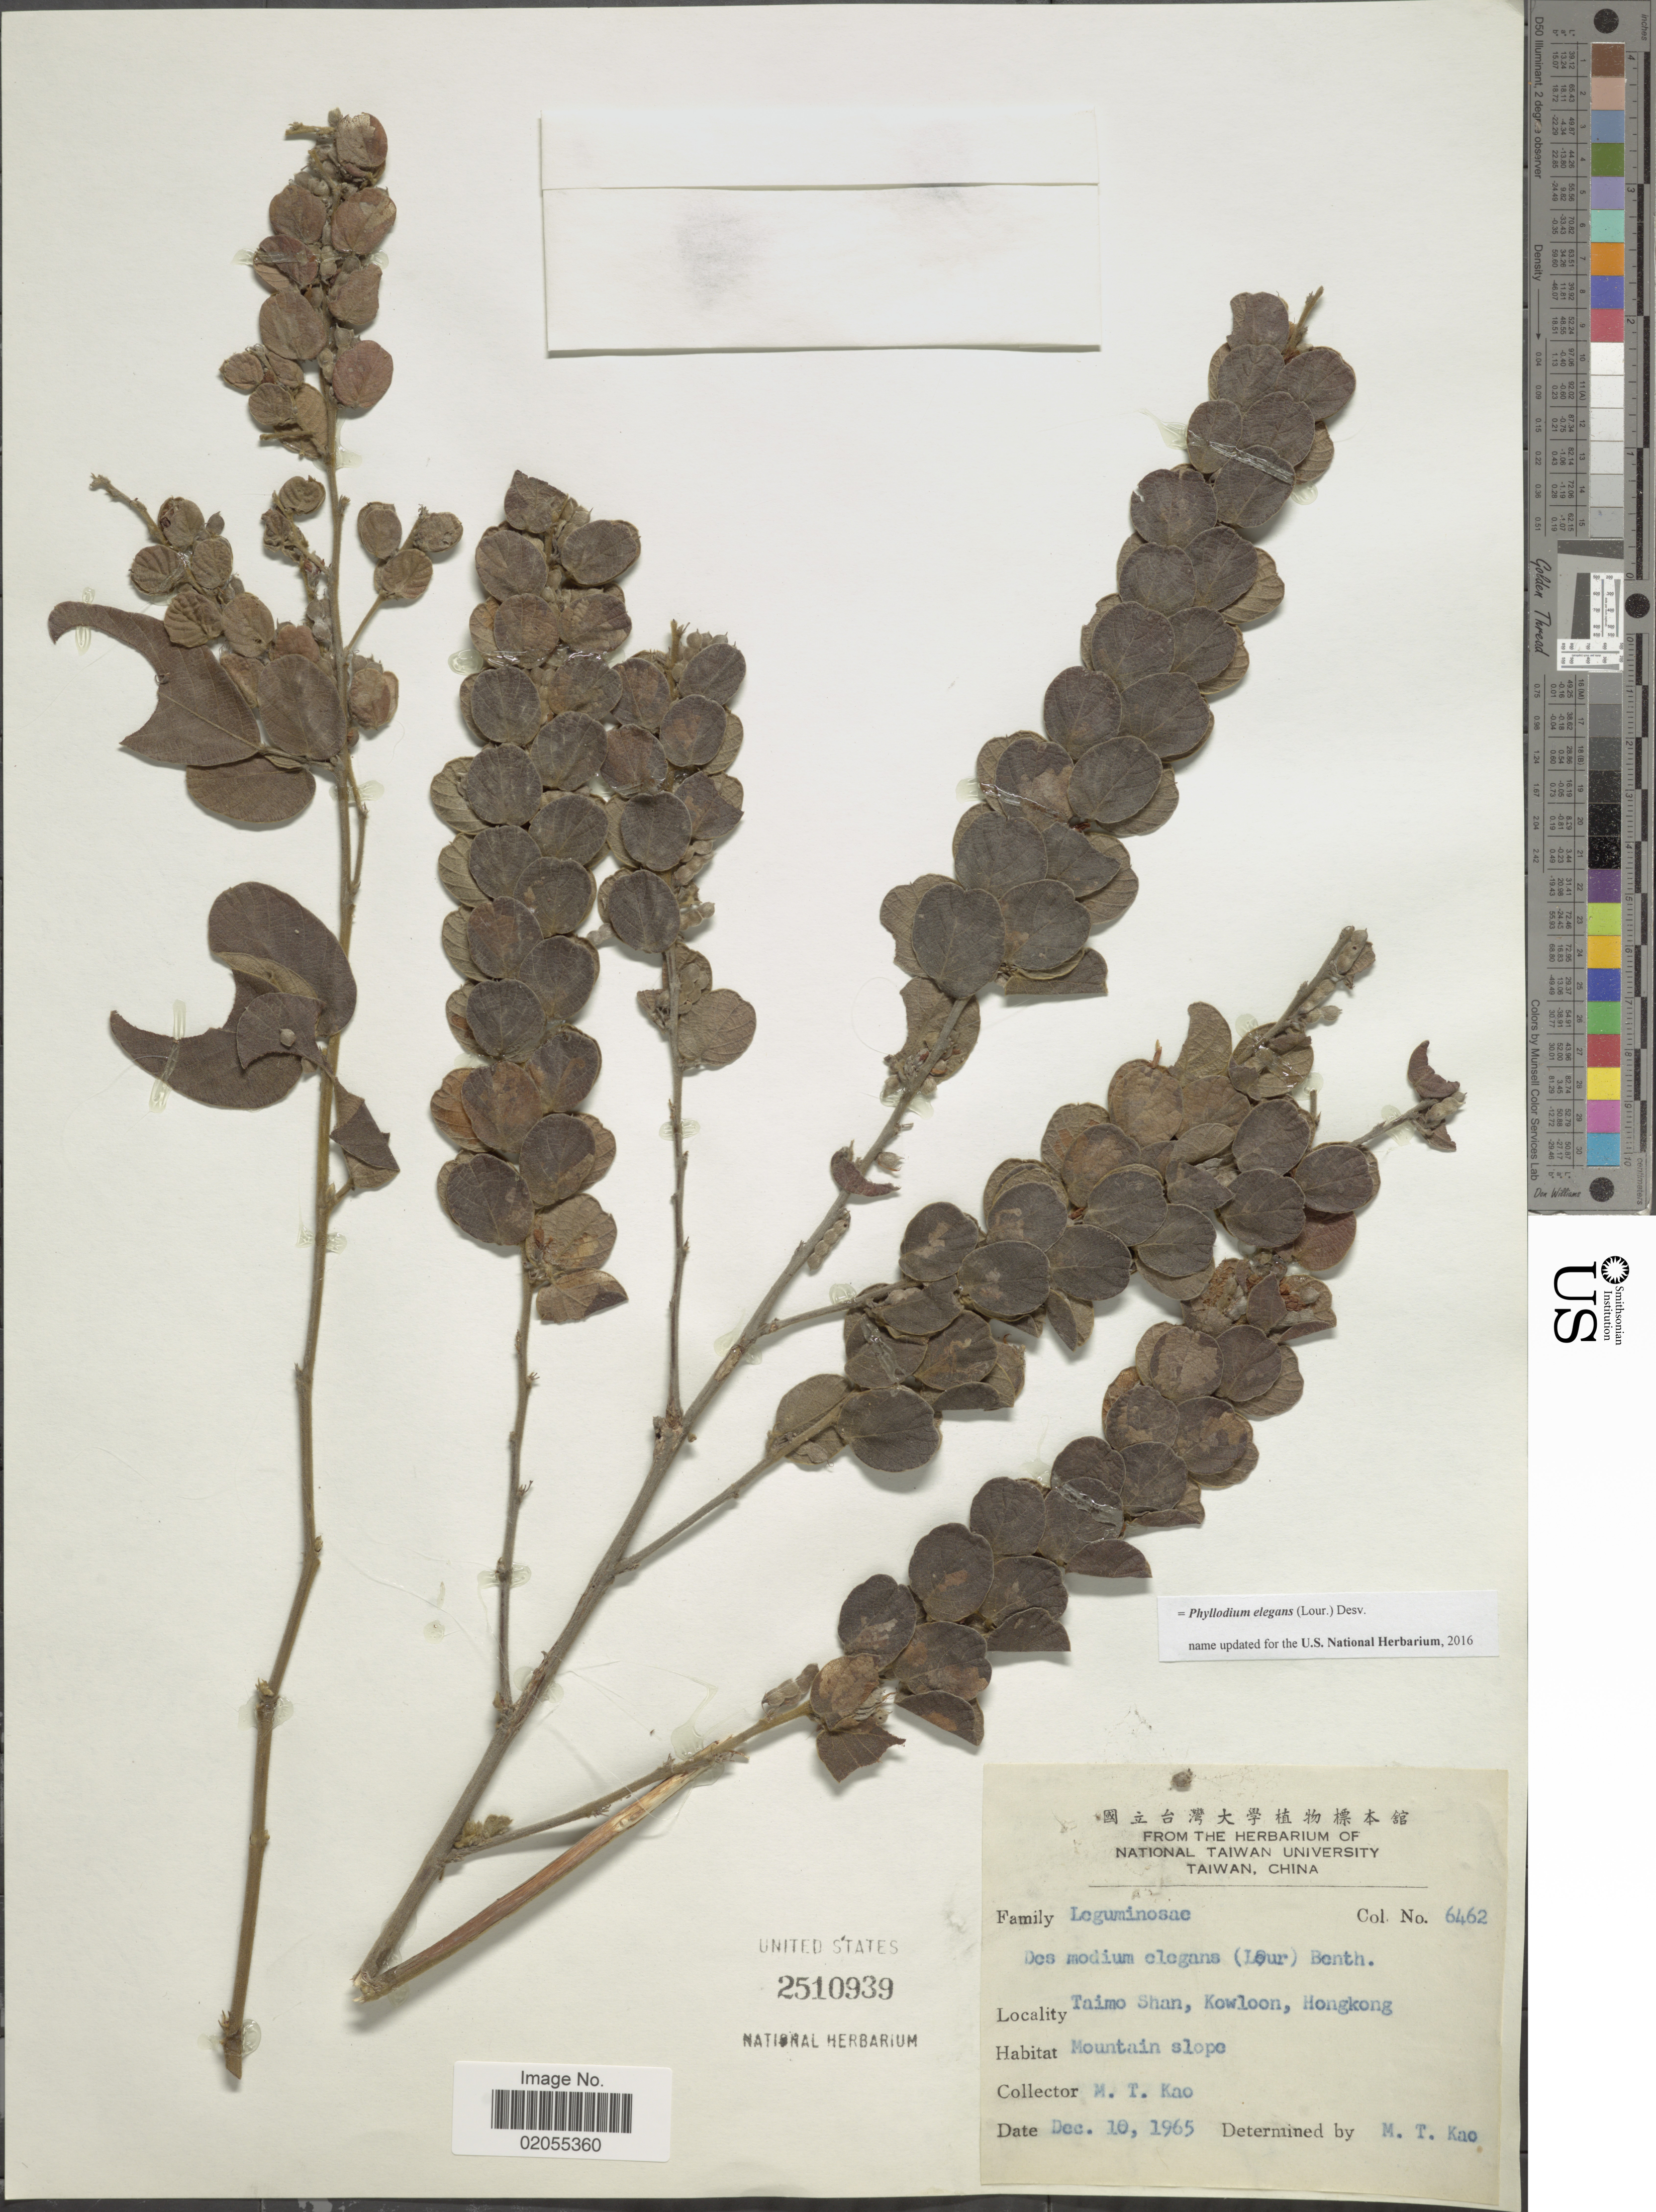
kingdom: Plantae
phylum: Tracheophyta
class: Magnoliopsida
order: Fabales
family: Fabaceae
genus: Phyllodium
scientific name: Phyllodium elegans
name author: (Lour.) Desv.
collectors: M. T. Kao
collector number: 6462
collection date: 1965-12-10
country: China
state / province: Hong Kong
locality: Taimo Shan, Kowloon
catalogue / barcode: US 2510939